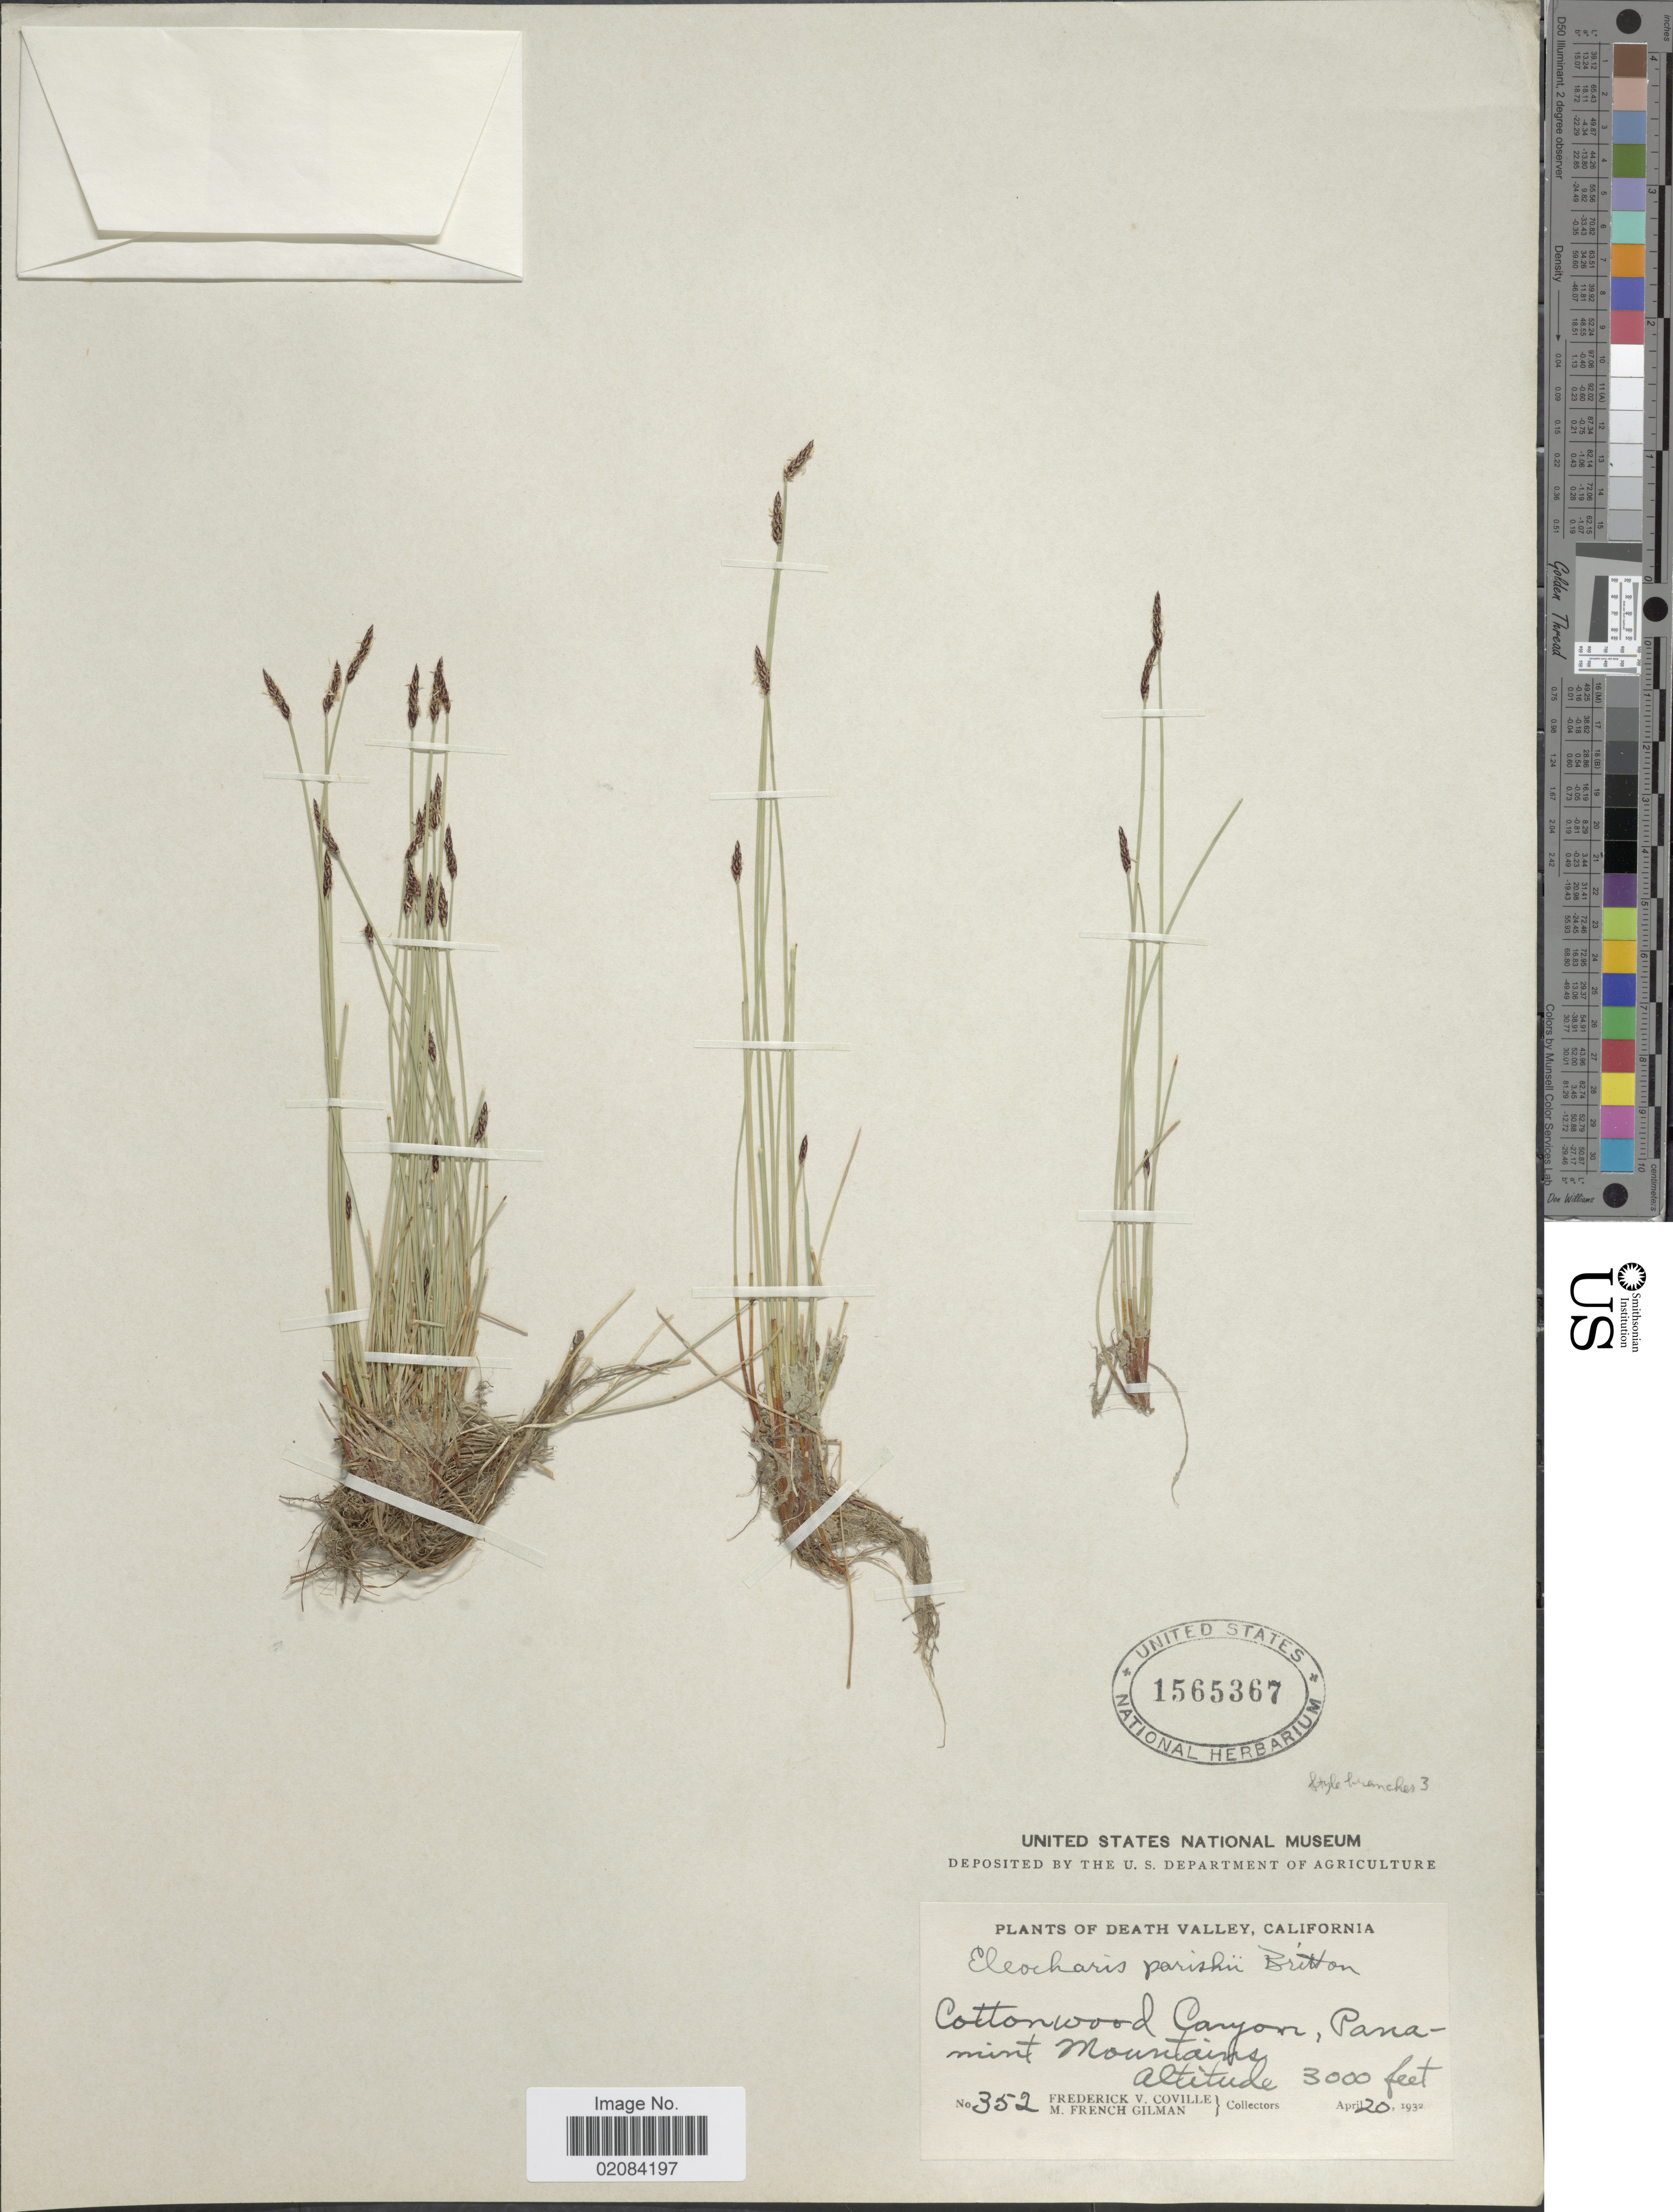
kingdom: Plantae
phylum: Tracheophyta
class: Liliopsida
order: Poales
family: Cyperaceae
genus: Eleocharis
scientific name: Eleocharis parishii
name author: Britton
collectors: F. V. Coville & M. F. Gilman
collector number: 352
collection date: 1932-04-20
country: United States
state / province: California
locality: Death Valley, California, Cottowood Canyon, Panamint Mountains.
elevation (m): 914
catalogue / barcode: US 1565367